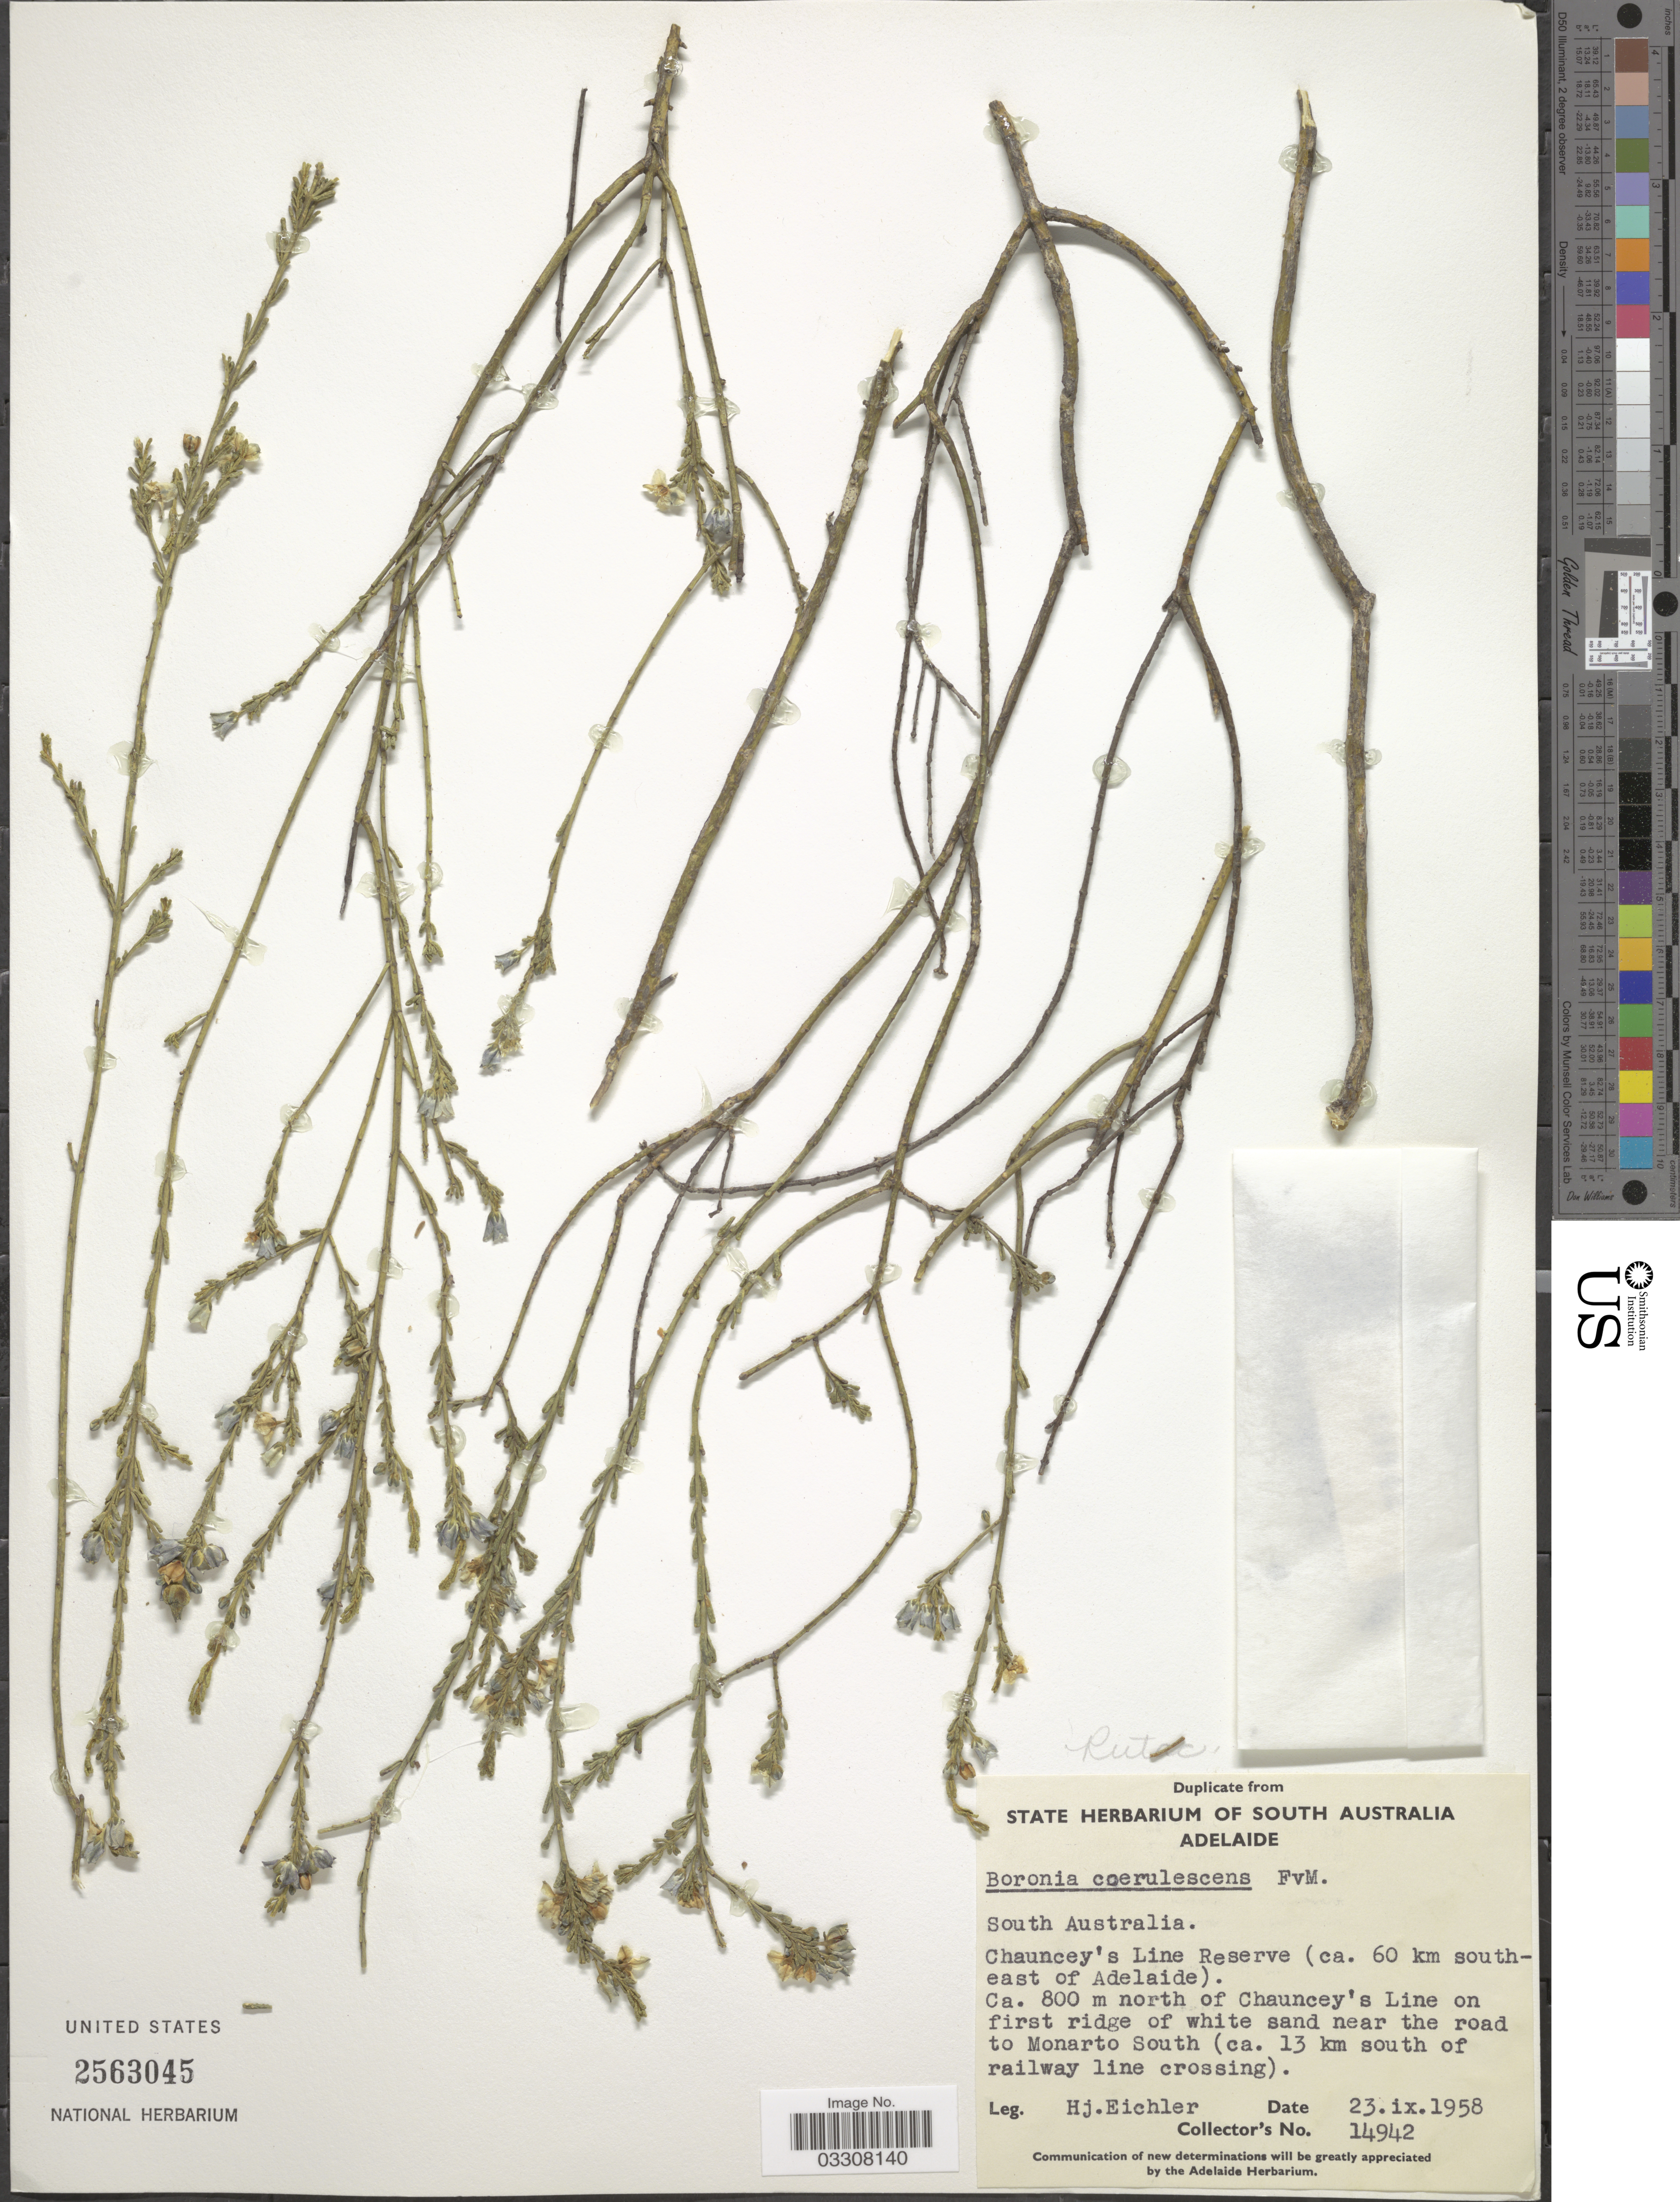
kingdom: Plantae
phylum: Tracheophyta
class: Magnoliopsida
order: Sapindales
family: Rutaceae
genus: Cyanothamnus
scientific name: Cyanothamnus coerulescens subsp. coerulescens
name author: (F. Muell.) Duretto & Heslewood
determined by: Strong, Mark T., (BOT), Smithsonian Institution - National Museum of Natural History (UNITED STATES)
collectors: H. Eichler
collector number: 14942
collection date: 1958-09-23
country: Australia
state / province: South Australia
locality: Chauncey's Line Reserve (ca. 60 km southeast of Adelaide). Ca. 800 m north of Chauncey's Line on first ridge of white sand near the road to Monarto South (ca. 13 km south of railway line crossing).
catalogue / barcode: US 2563045